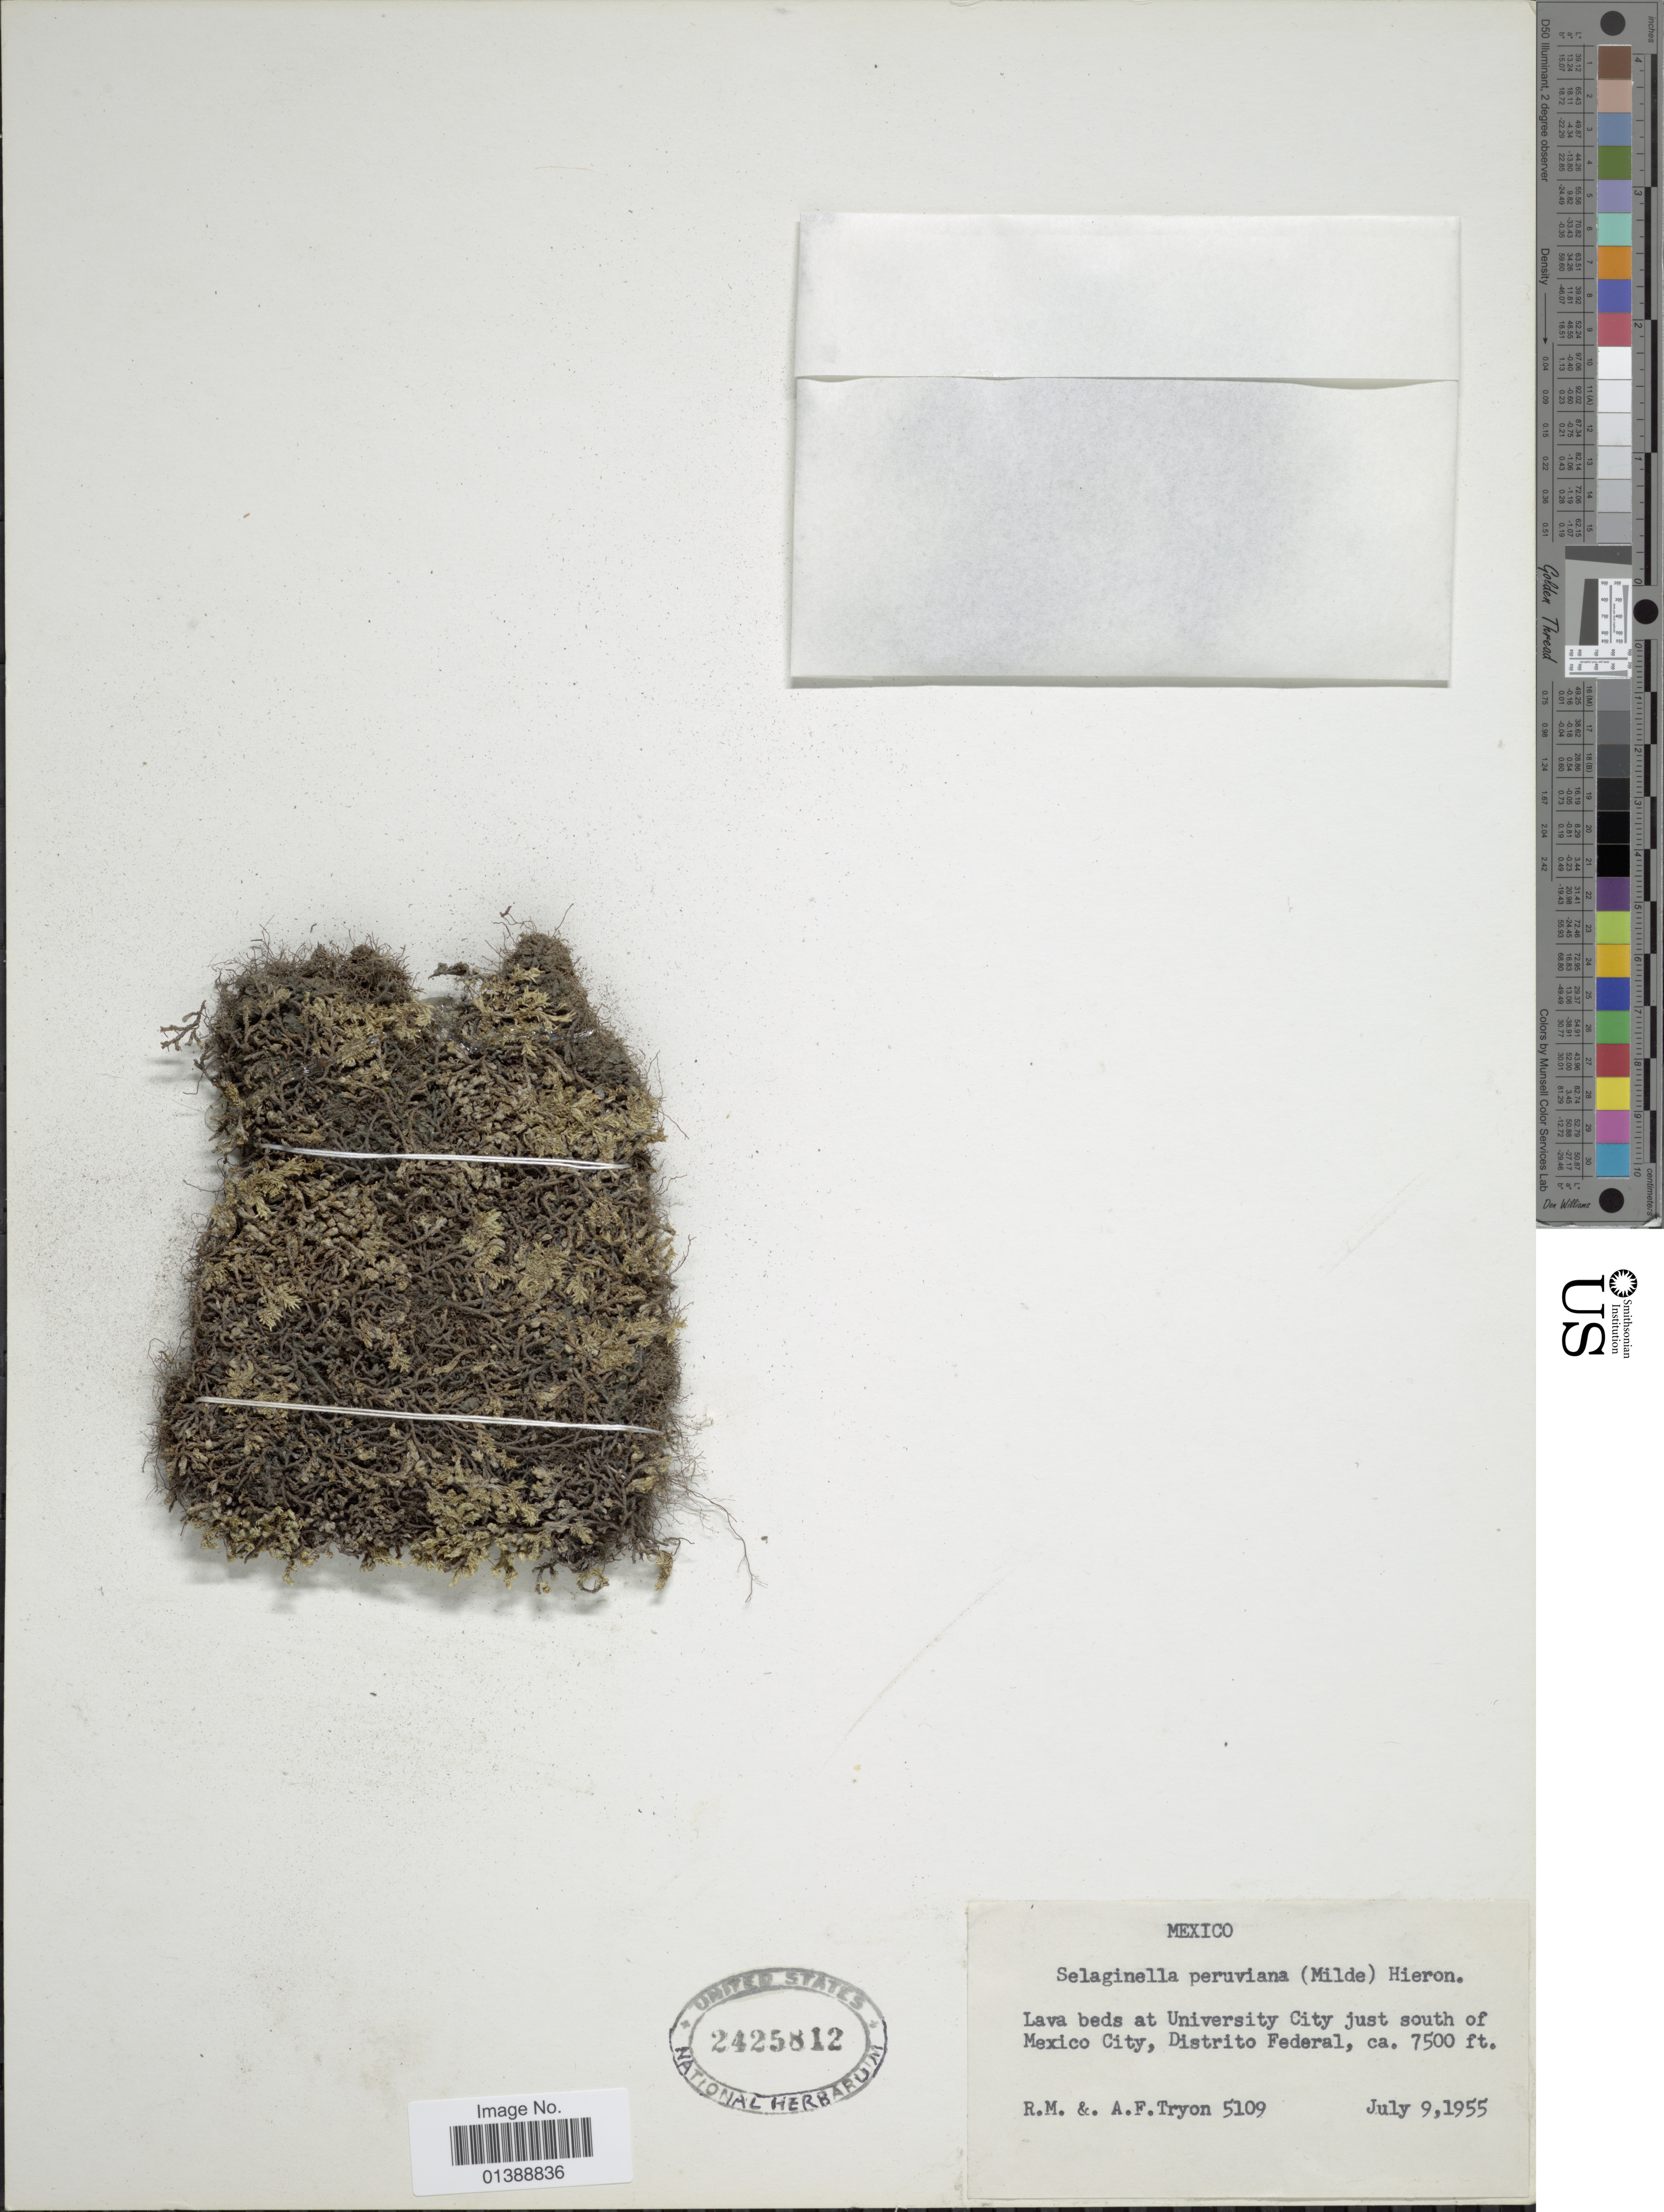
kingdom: Plantae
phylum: Tracheophyta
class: Lycopodiopsida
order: Selaginellales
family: Selaginellaceae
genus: Selaginella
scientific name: Selaginella peruviana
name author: (Milde) Hieron.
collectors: R. M. Tryon & A. F. Tryon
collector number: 5109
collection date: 1955-07-09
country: Mexico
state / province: Distrito Federal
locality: Lava beds at University City just south of Mexico City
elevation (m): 2286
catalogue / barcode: US 2425812